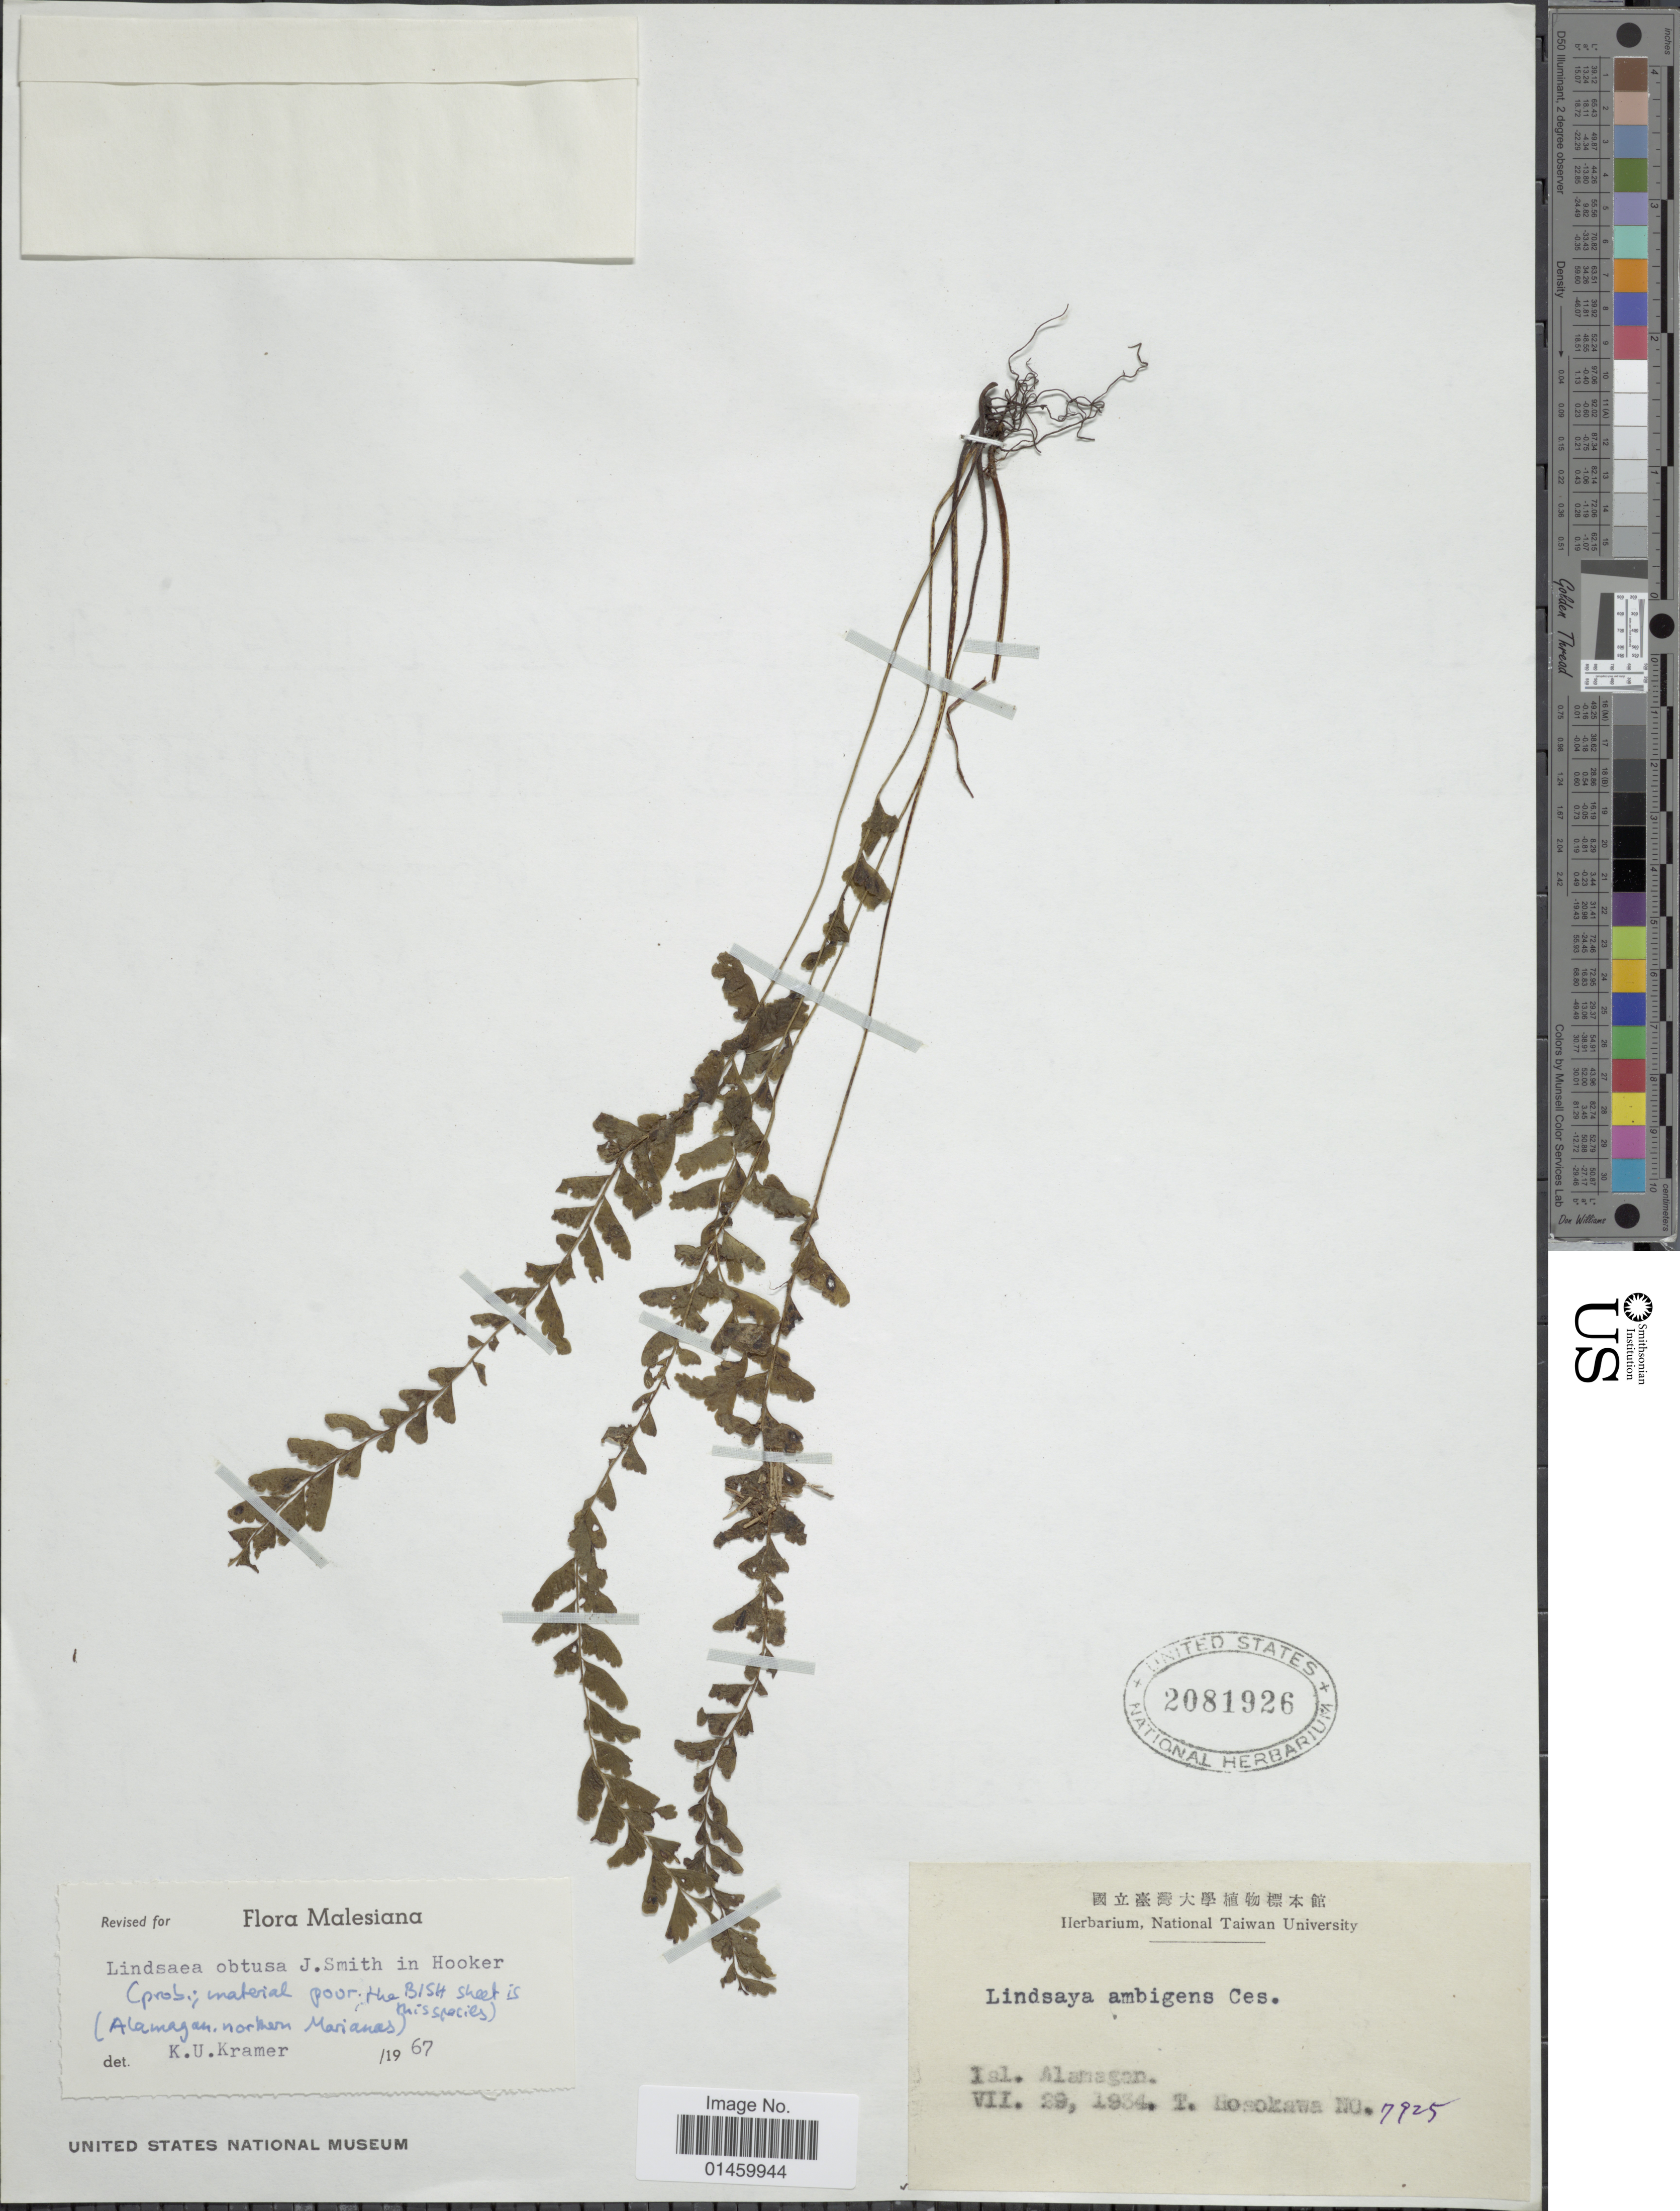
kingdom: Plantae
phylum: Tracheophyta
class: Polypodiopsida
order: Polypodiales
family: Lindsaeaceae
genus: Lindsaea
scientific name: Lindsaea obtusa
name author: J. Sm. ex Hook.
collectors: T. Hosokawa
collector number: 7925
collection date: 1934-07-29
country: Northern Mariana Islands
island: Alamagan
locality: Isl. Alamagan.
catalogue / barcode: US 2081926